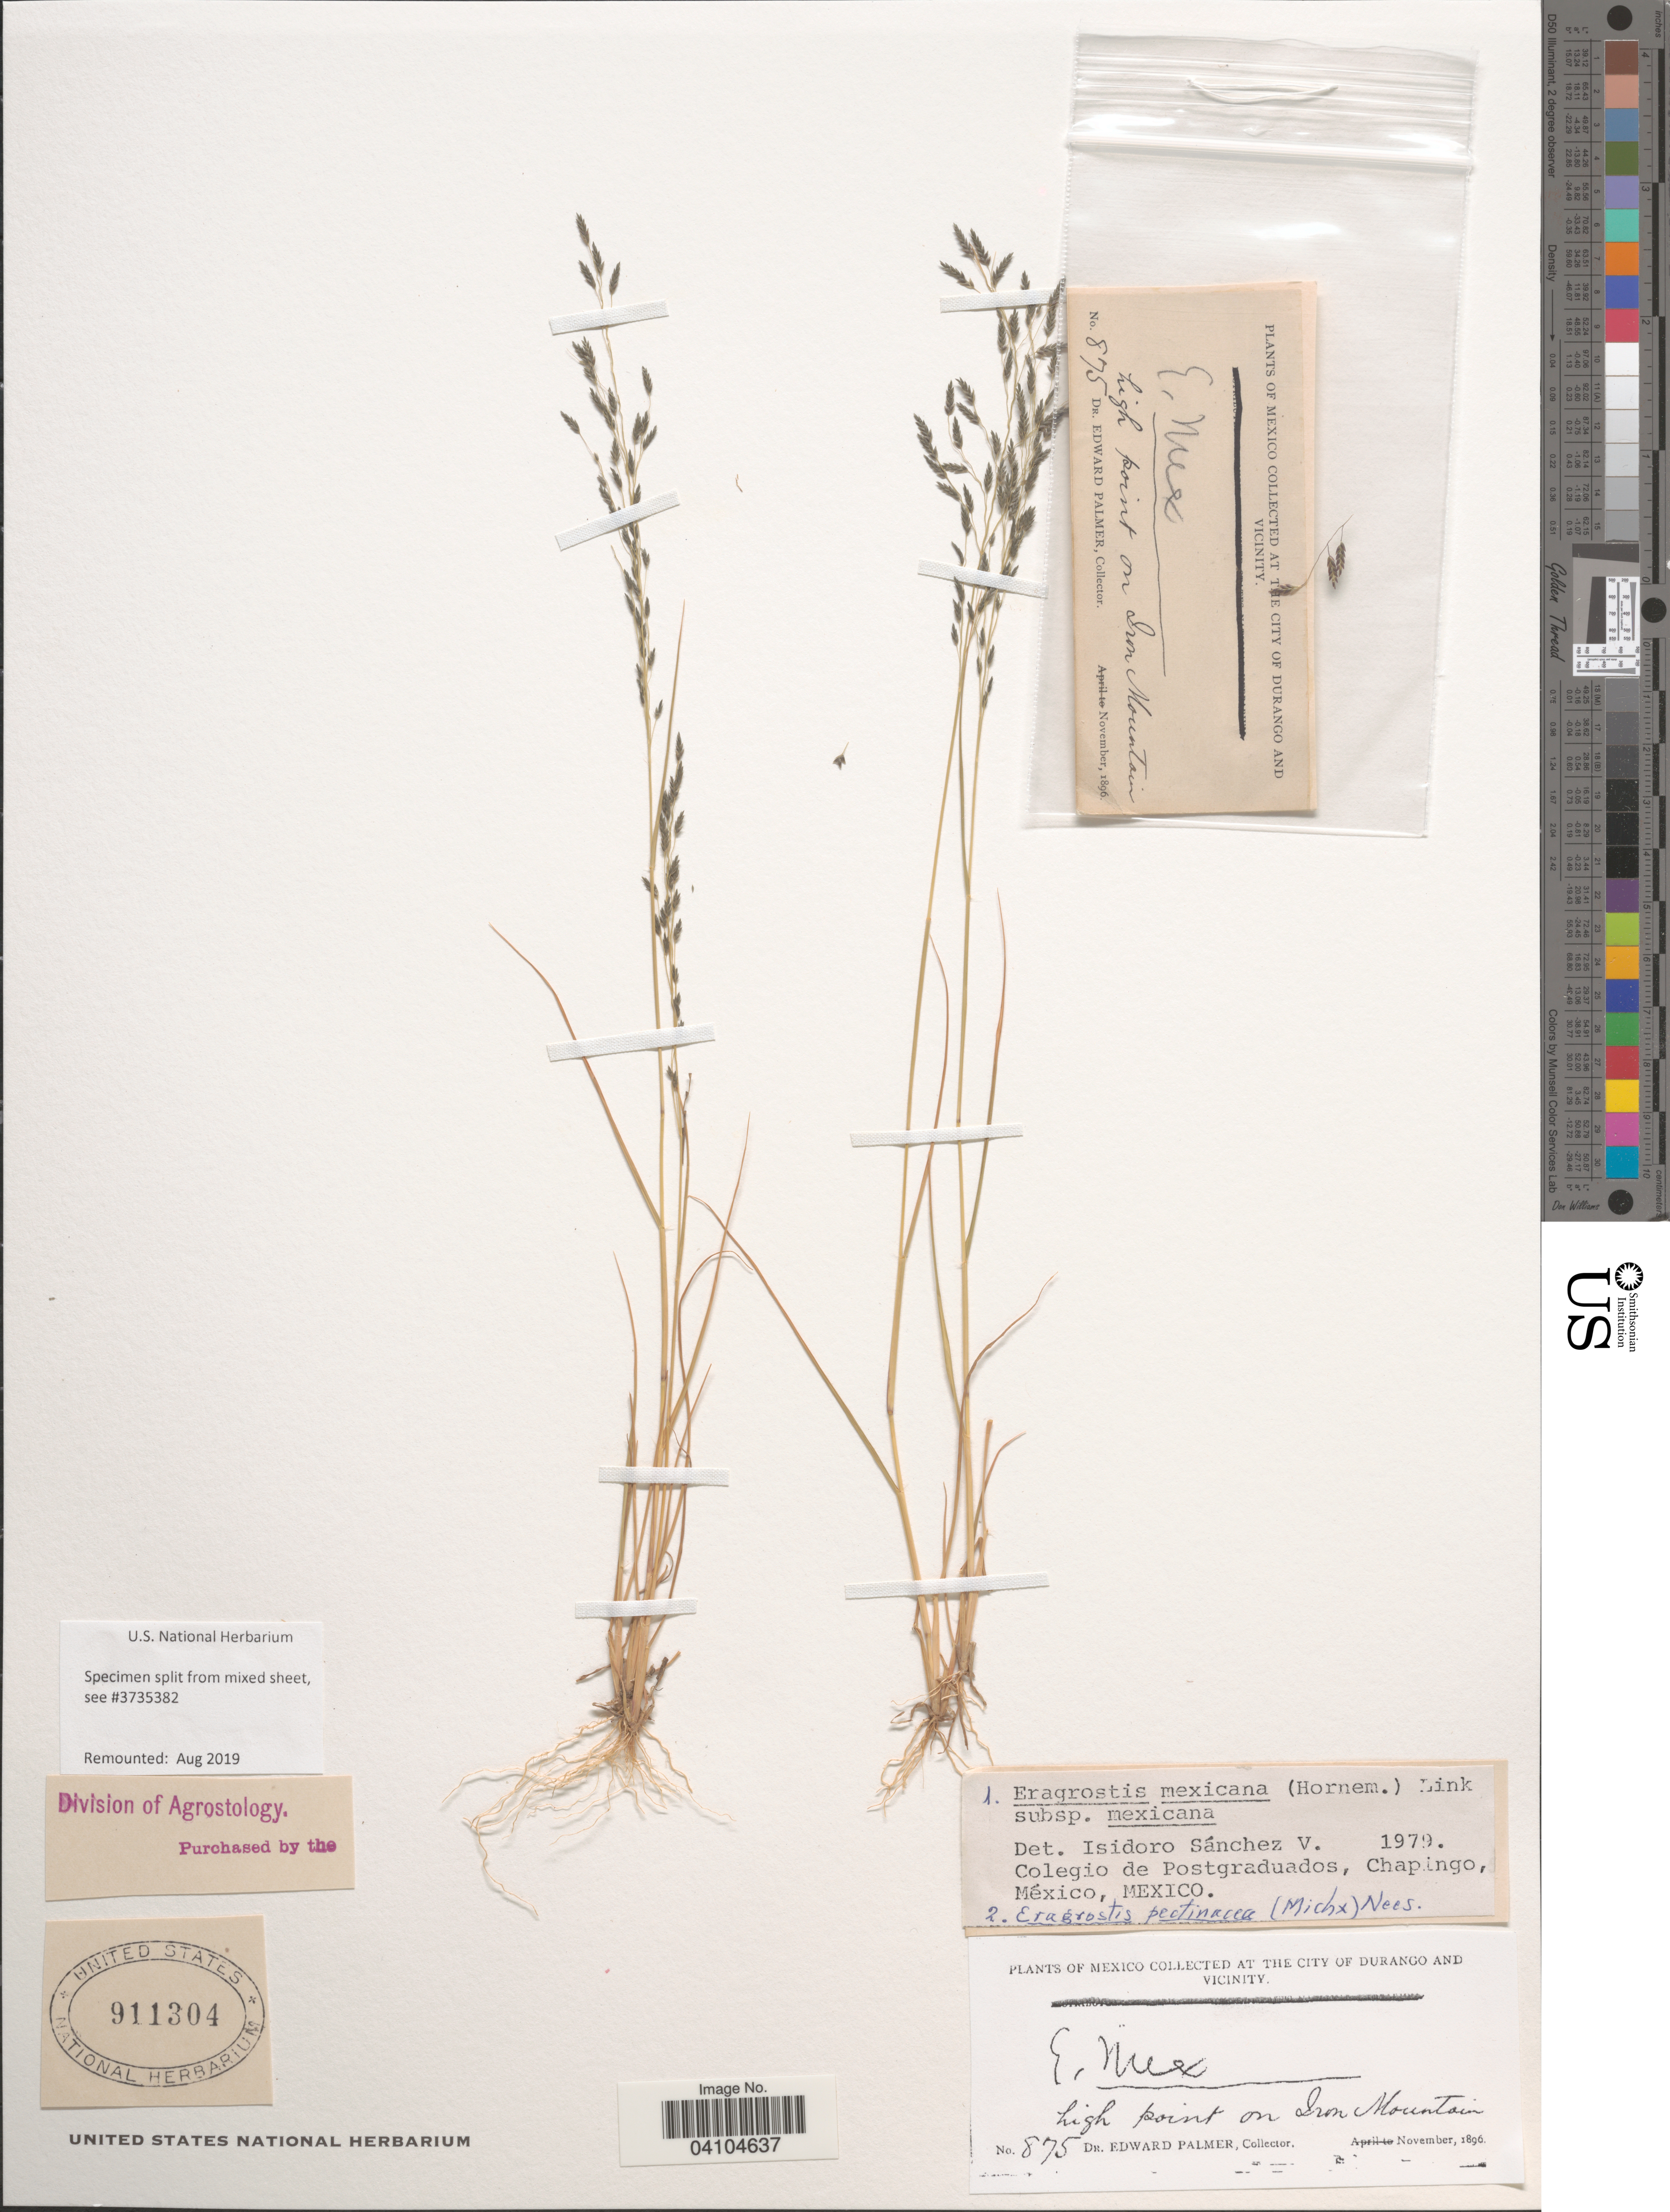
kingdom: Plantae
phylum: Tracheophyta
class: Liliopsida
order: Poales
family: Poaceae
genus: Eragrostis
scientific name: Eragrostis mexicana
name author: (Hornem.) Link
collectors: E. Palmer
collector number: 875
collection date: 1896-11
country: Mexico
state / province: Durango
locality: At the city of Durango and vicinity. High point on Iron Mountain.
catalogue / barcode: US 911304